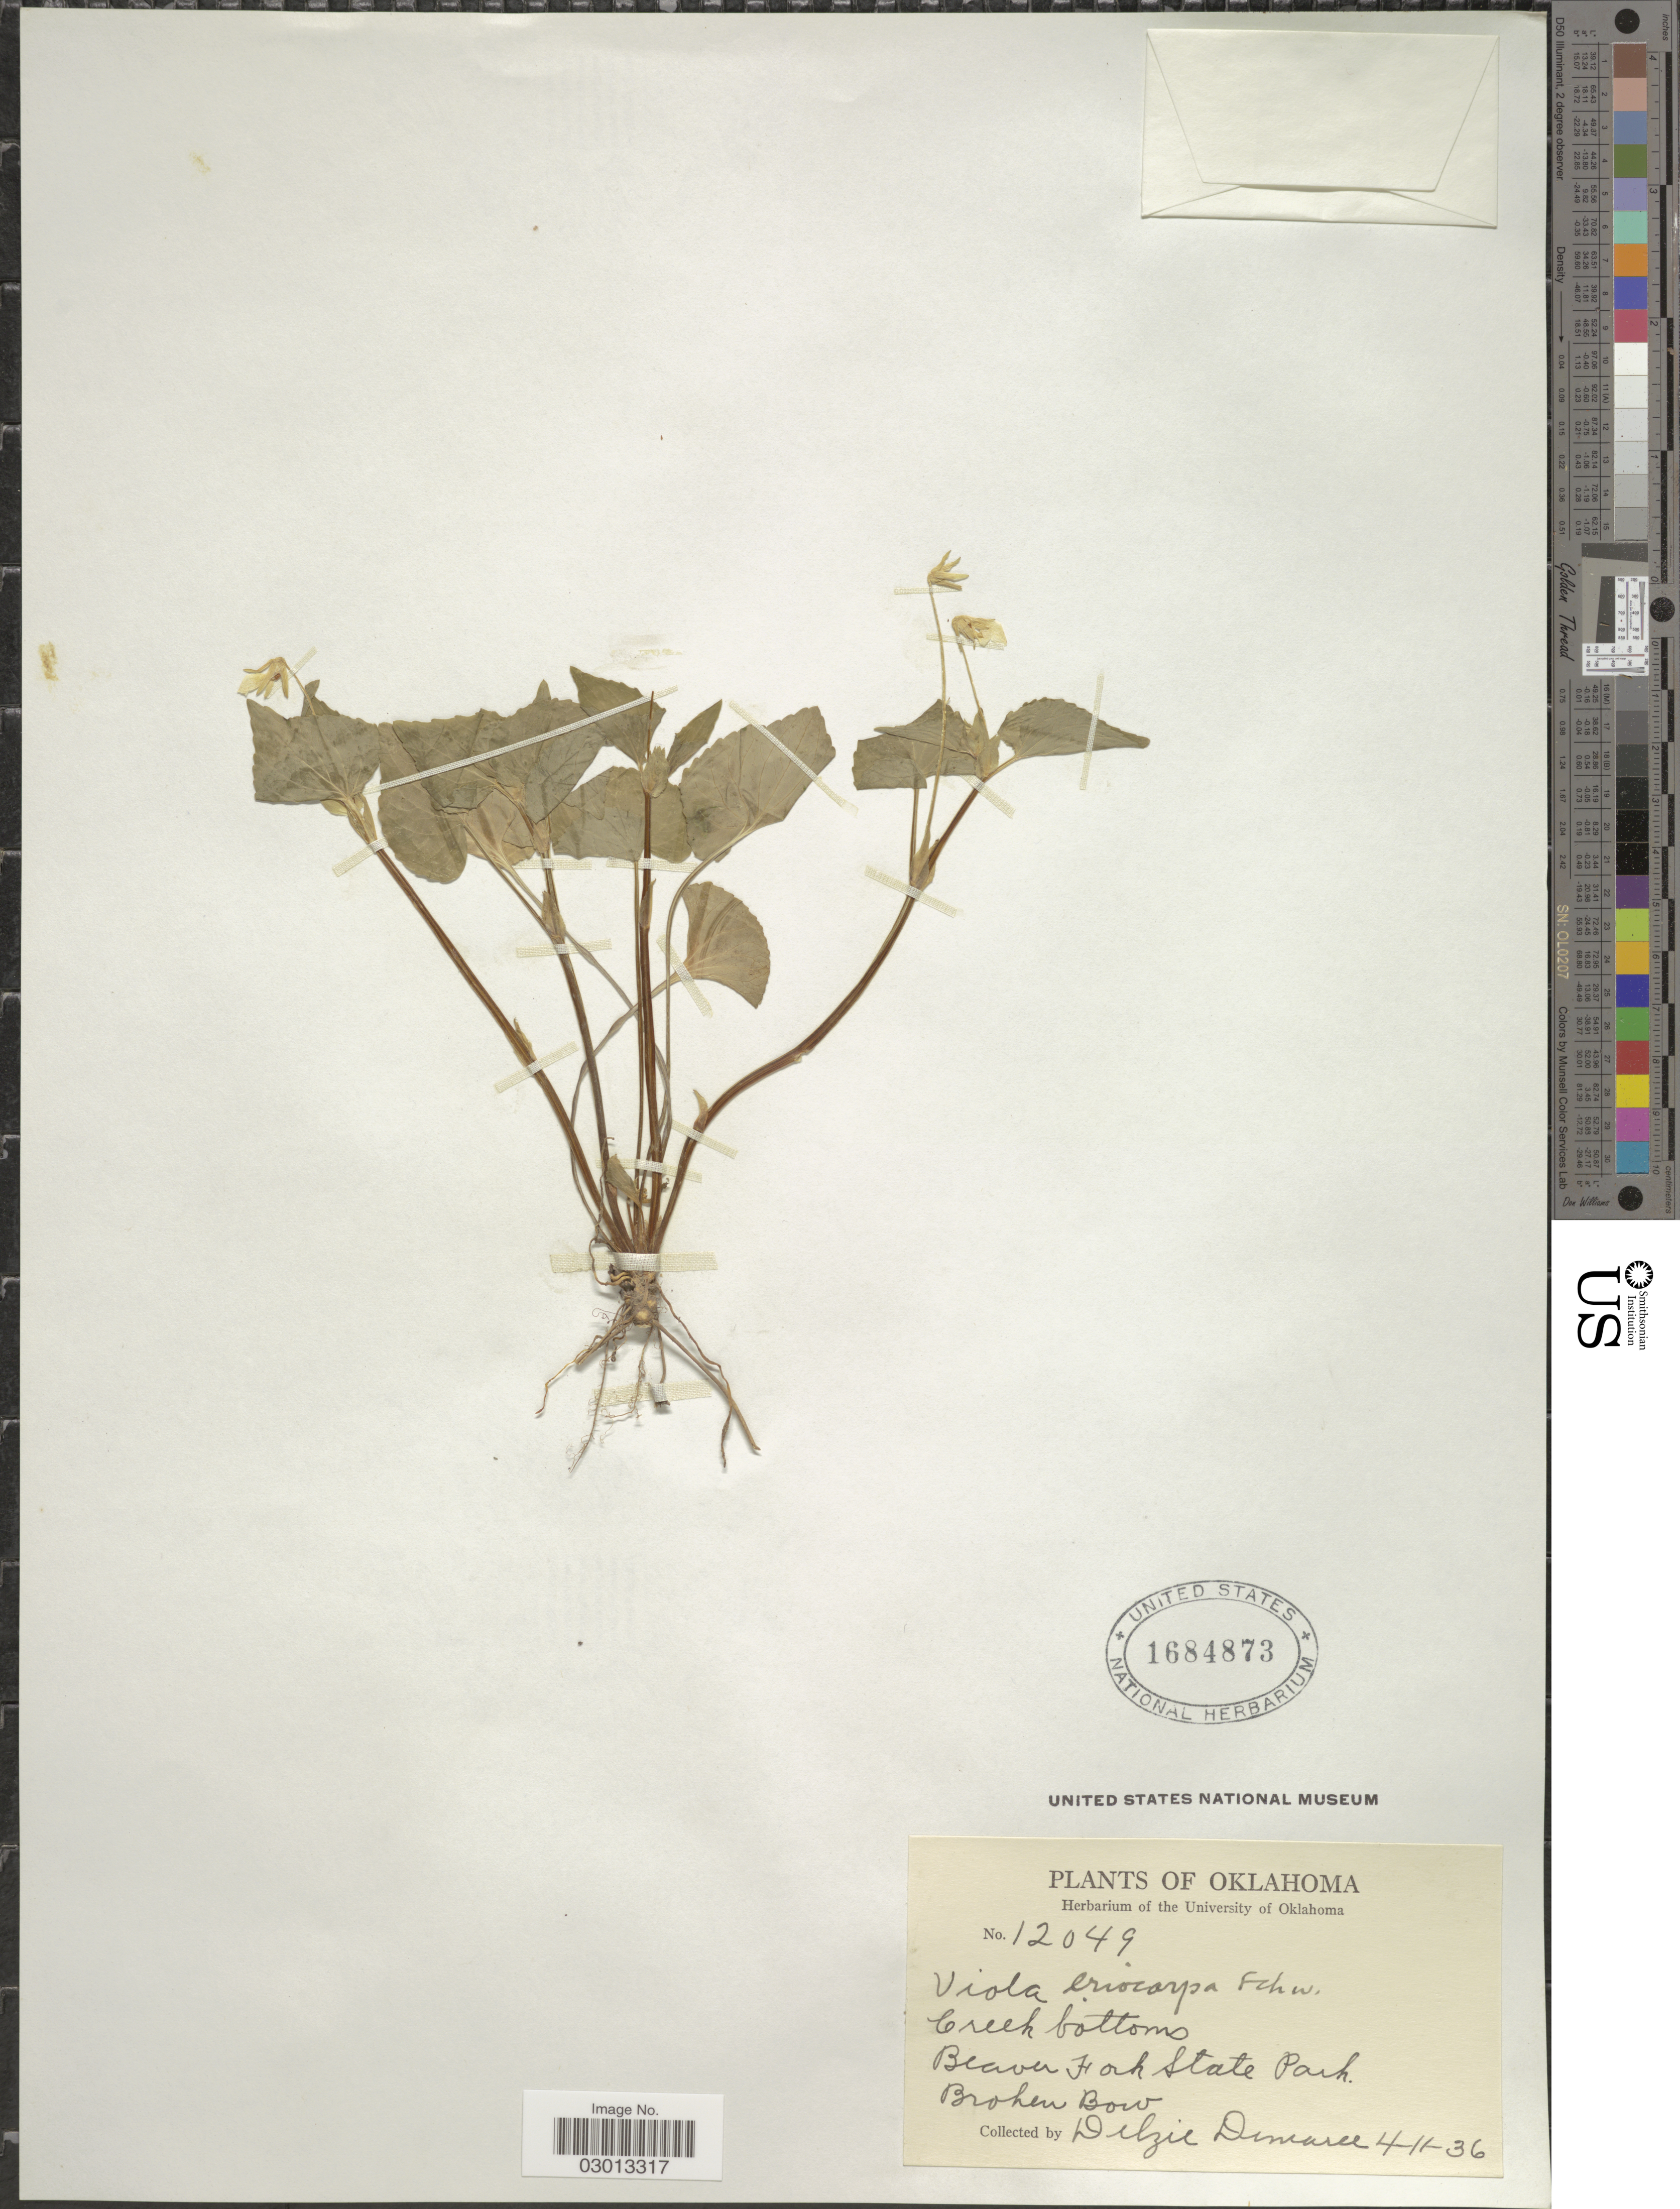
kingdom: Plantae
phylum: Tracheophyta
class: Magnoliopsida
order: Malpighiales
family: Violaceae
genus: Viola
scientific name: Viola pensylvanica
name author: Michx.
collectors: D. Demaree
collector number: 12049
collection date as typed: Transcribed d/m/y: 11/4/36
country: United States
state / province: Oklahoma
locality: Creek Bottoms, Beaver Fork State Park. Borken Bow.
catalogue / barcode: US 1684873